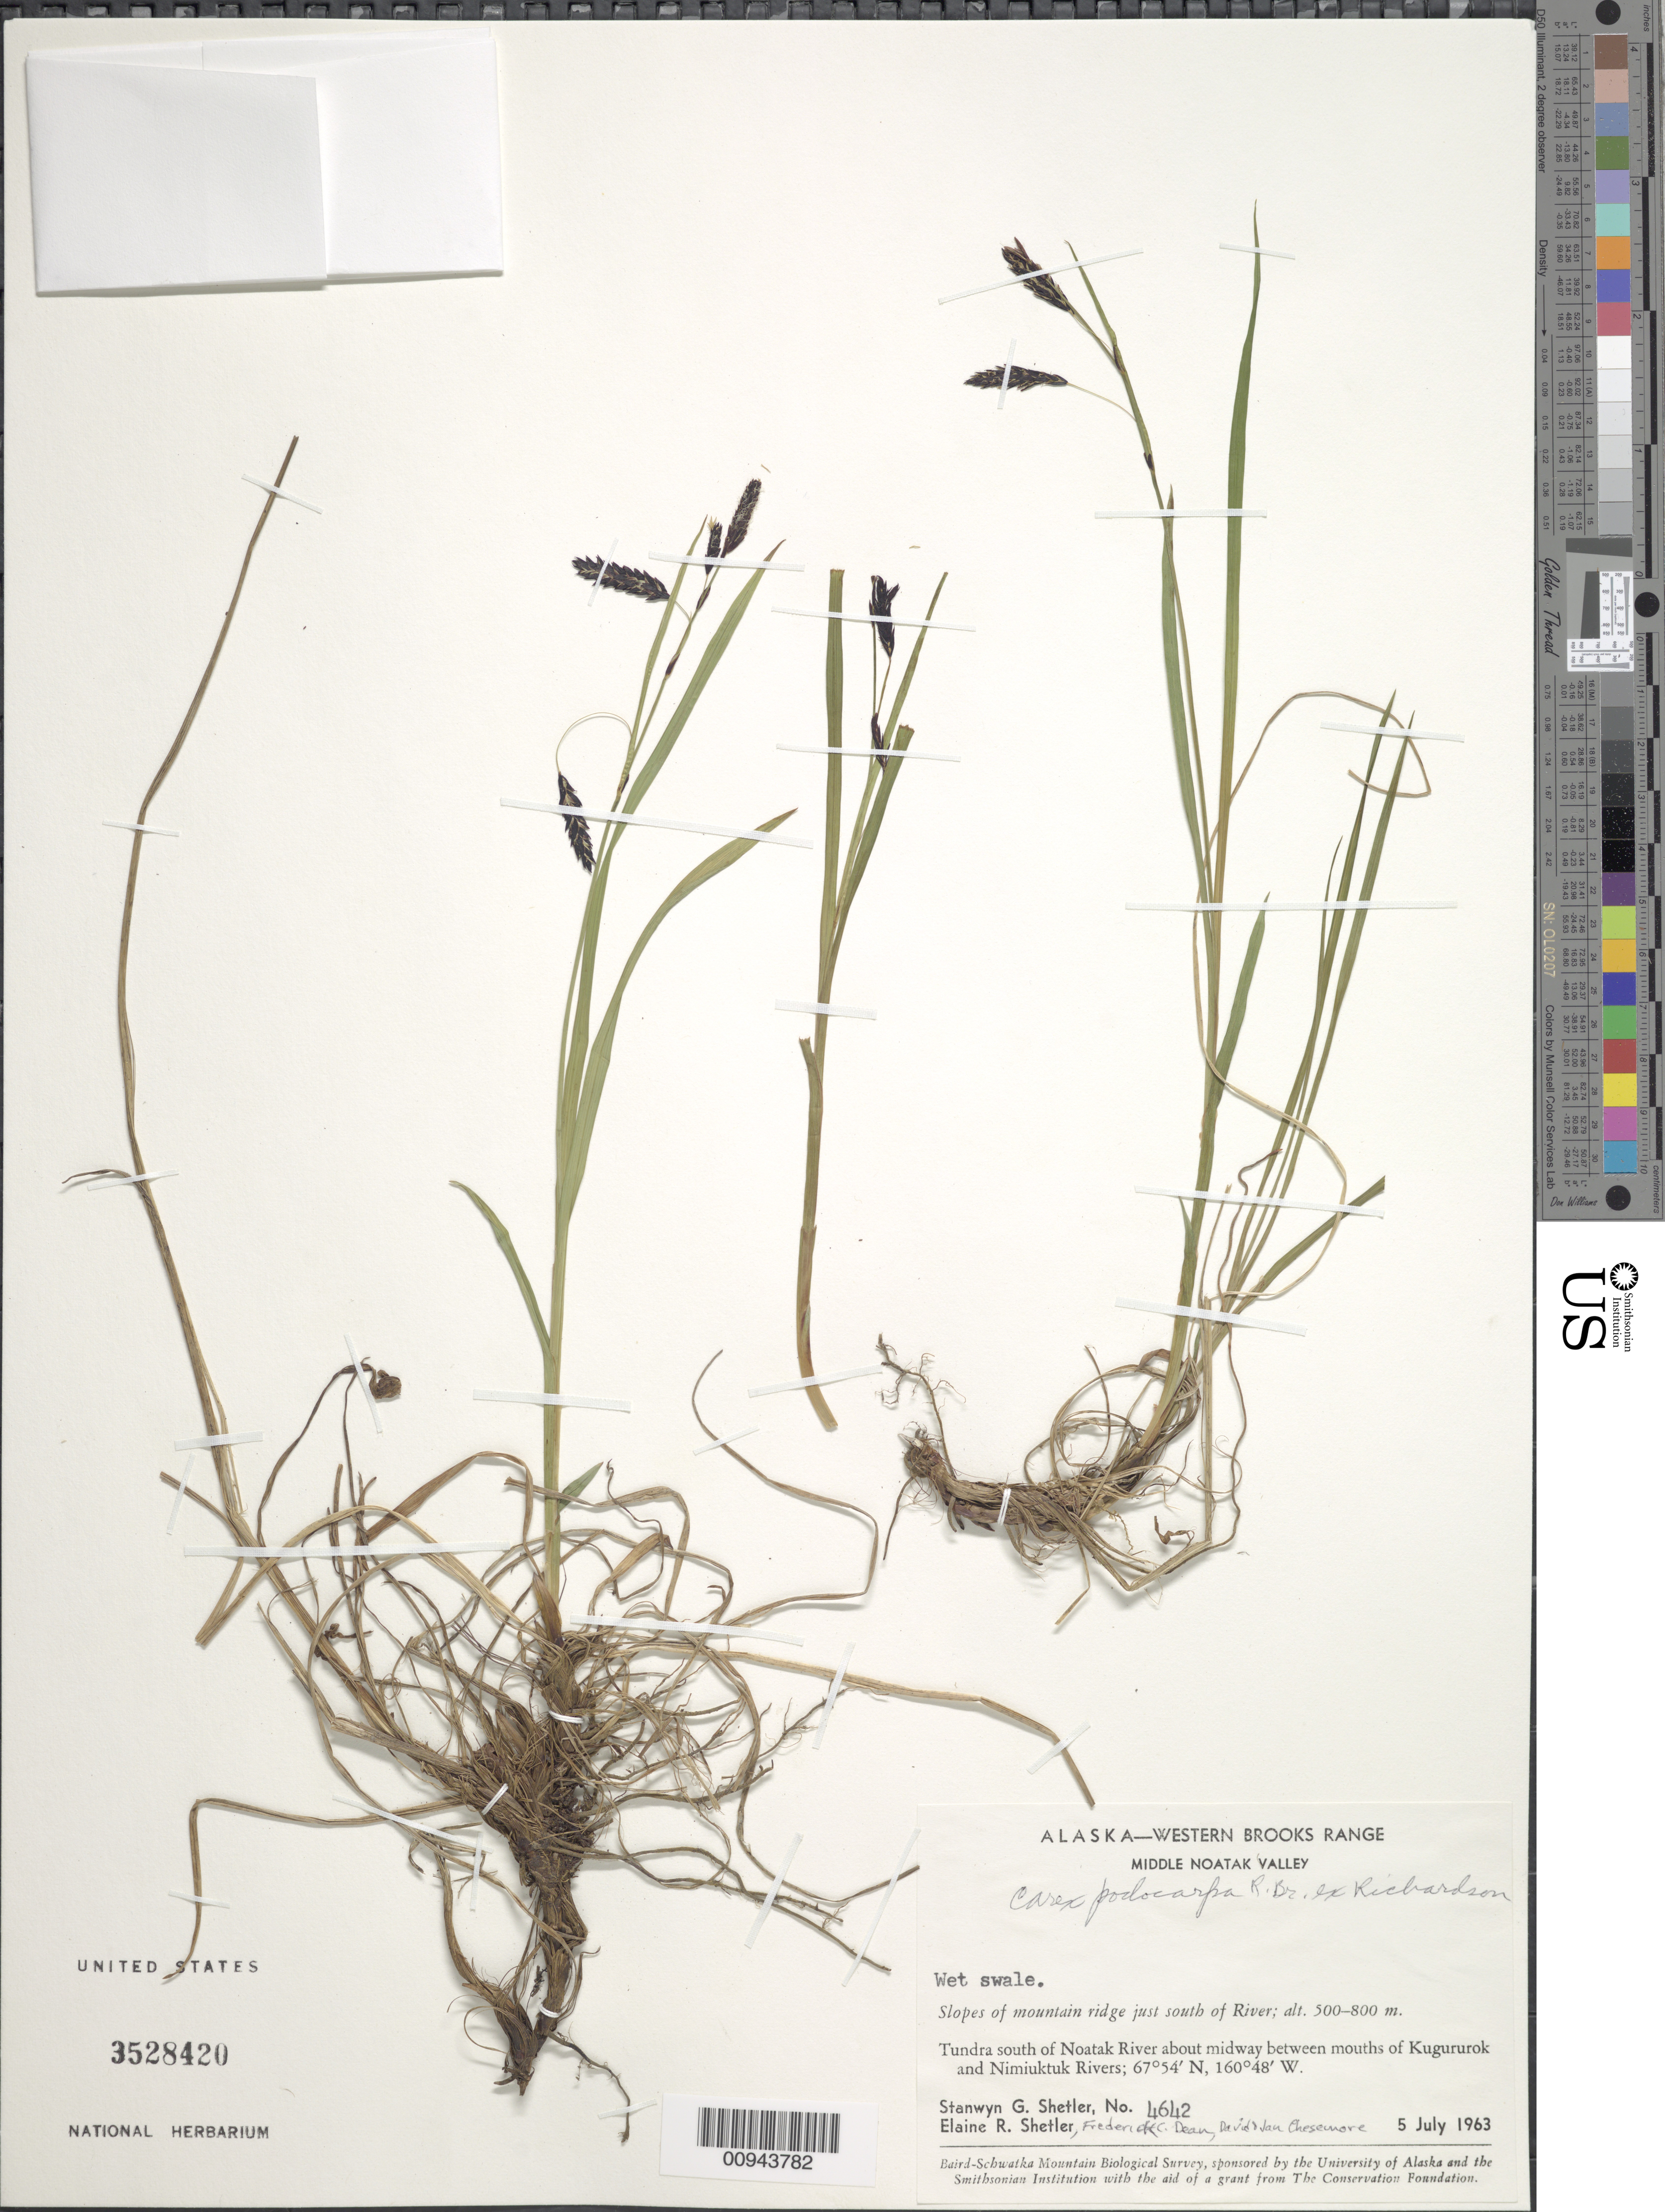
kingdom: Plantae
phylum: Tracheophyta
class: Liliopsida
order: Poales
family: Cyperaceae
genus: Carex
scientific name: Carex podocarpa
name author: R. Br.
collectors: S. Shetler, E. R. Shetler, F. C. Dean, D. Chesemore & J. Chesemore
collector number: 4642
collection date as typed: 05 Jul 1963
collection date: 1963-07-05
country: United States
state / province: Alaska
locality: S of Noatak River about midway between mouths of Kugururok and Nimiuktuk Rivers. Western Brooks Range, Middle Noatak Valley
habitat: Tundra. Slopes of mountain ridge just south of River. Wet swale.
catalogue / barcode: US 3528420